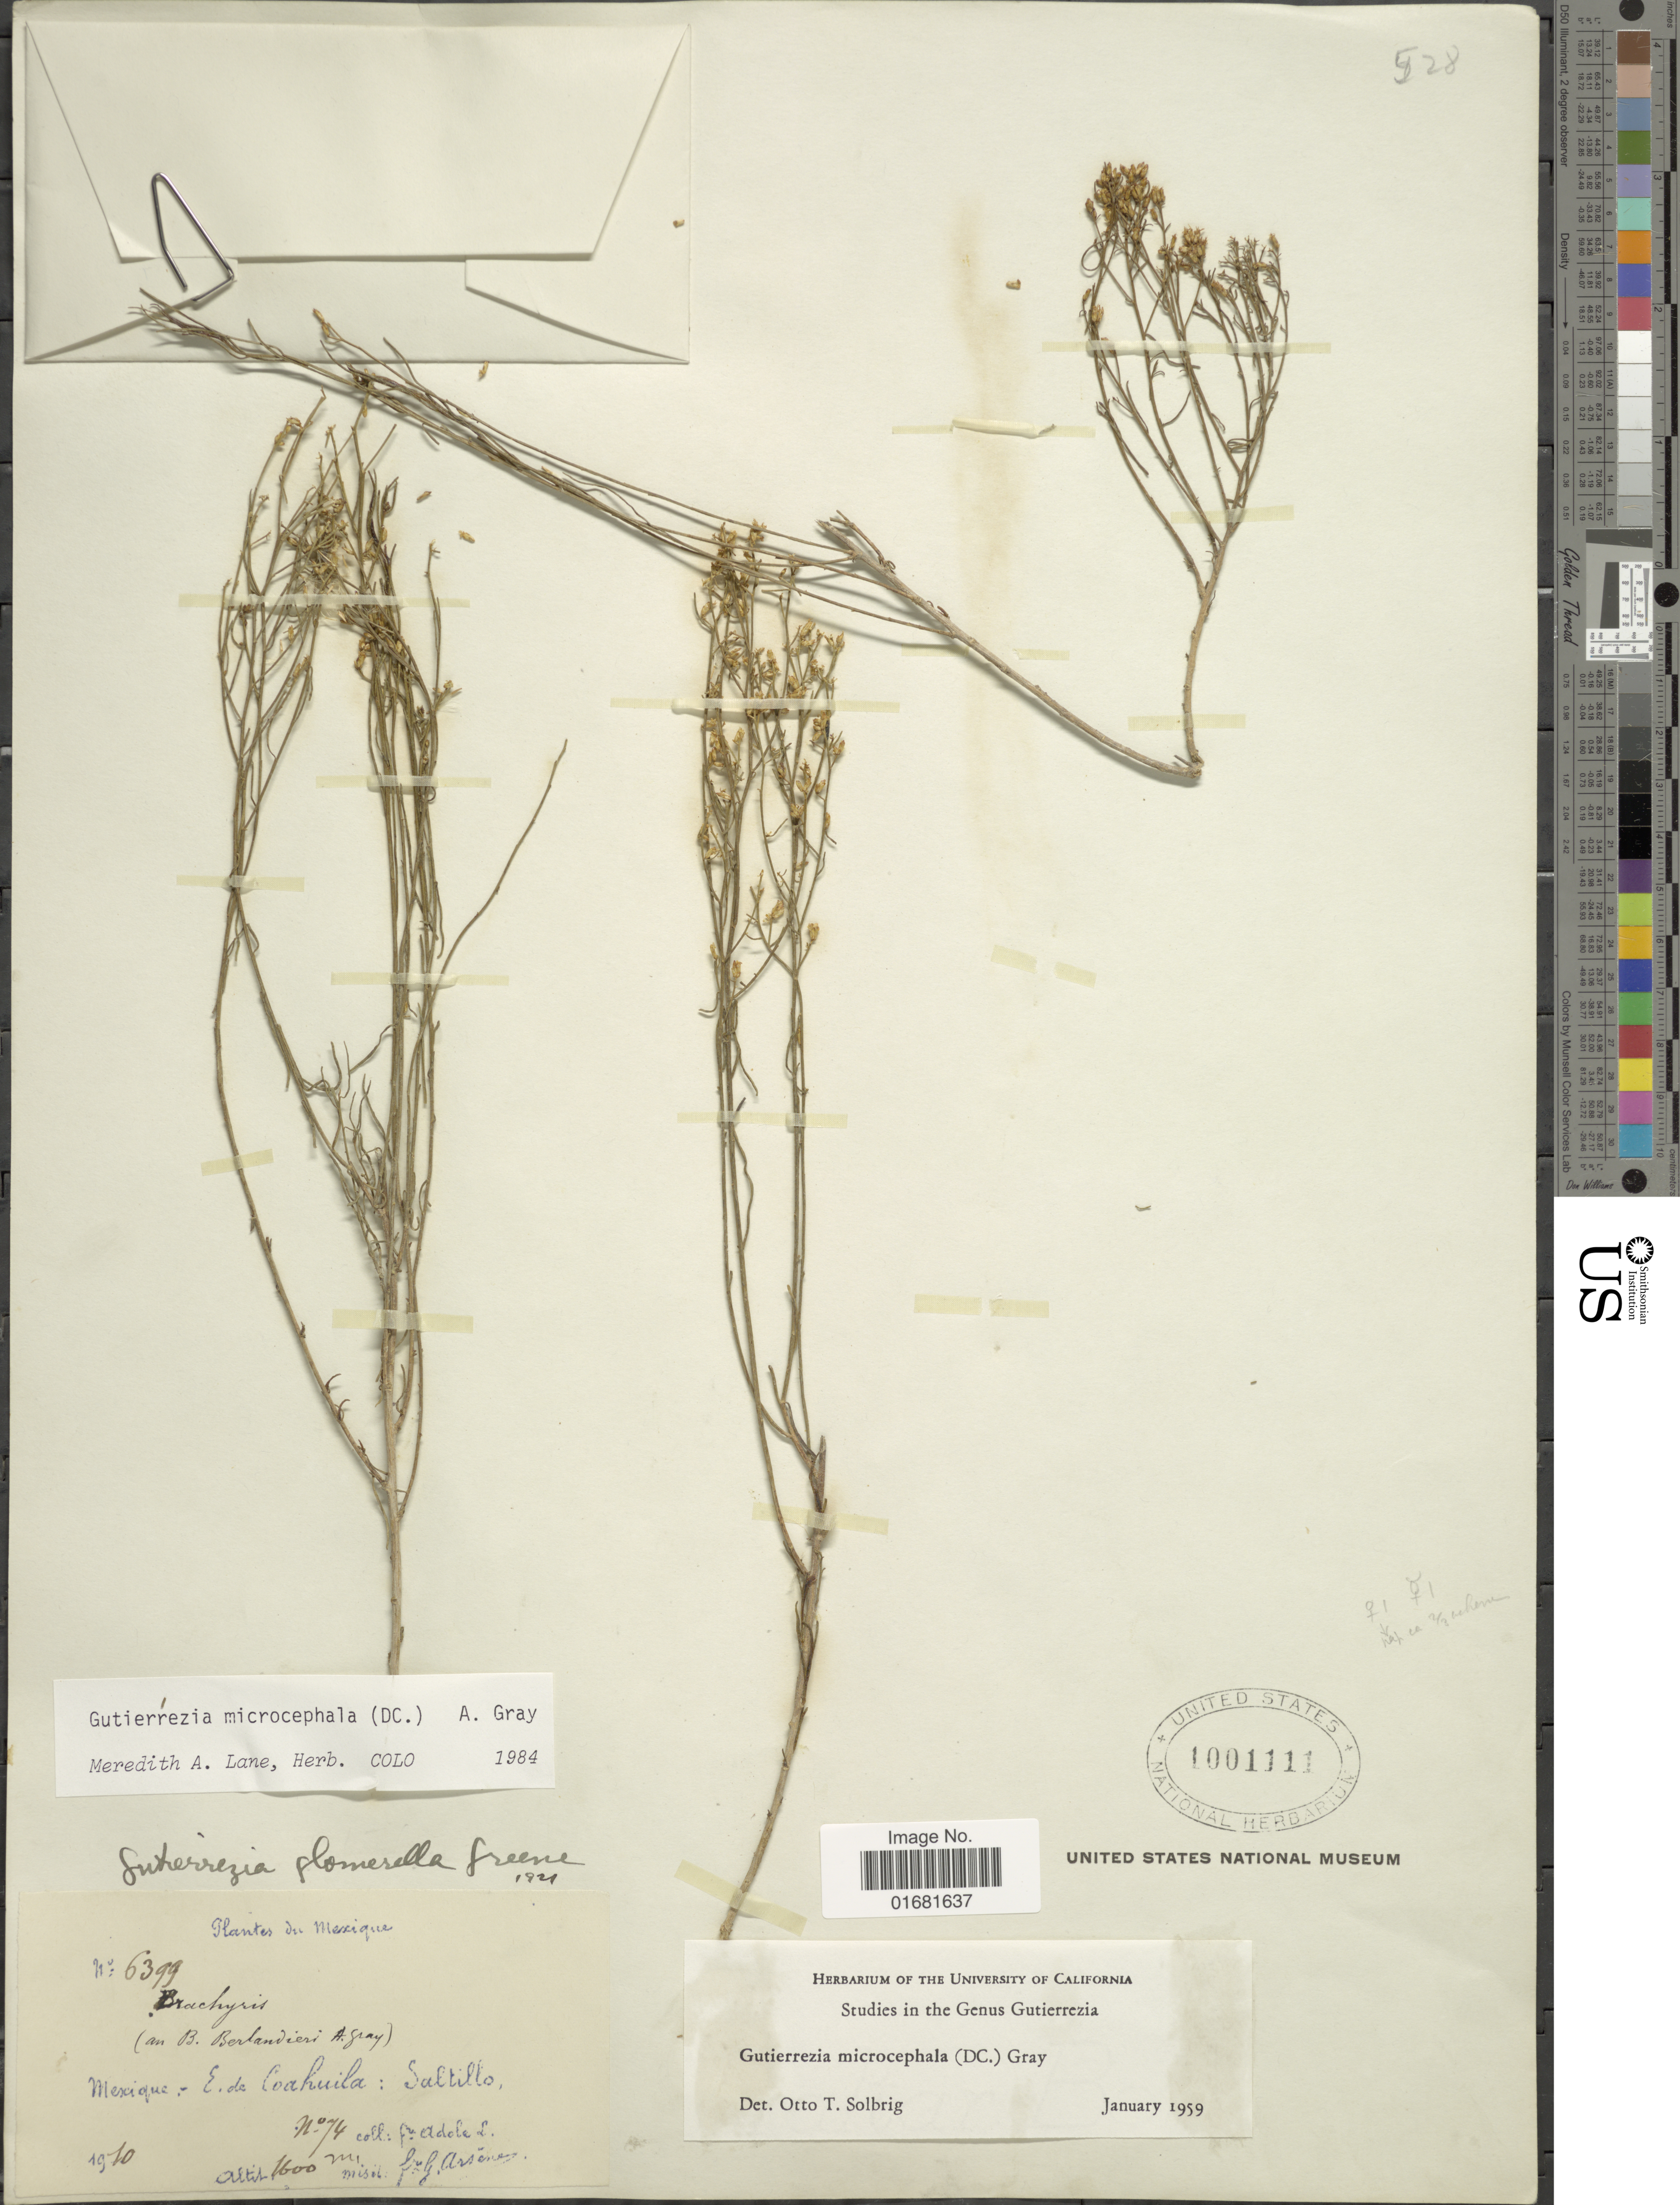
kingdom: Plantae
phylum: Tracheophyta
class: Magnoliopsida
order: Asterales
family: Asteraceae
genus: Gutierrezia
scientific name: Gutierrezia microcephala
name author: (DC.) A. Gray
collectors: Bro. Adole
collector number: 6399/74*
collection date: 1910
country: Mexico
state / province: Coahuila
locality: Saltillo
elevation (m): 1600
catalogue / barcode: US 1001111